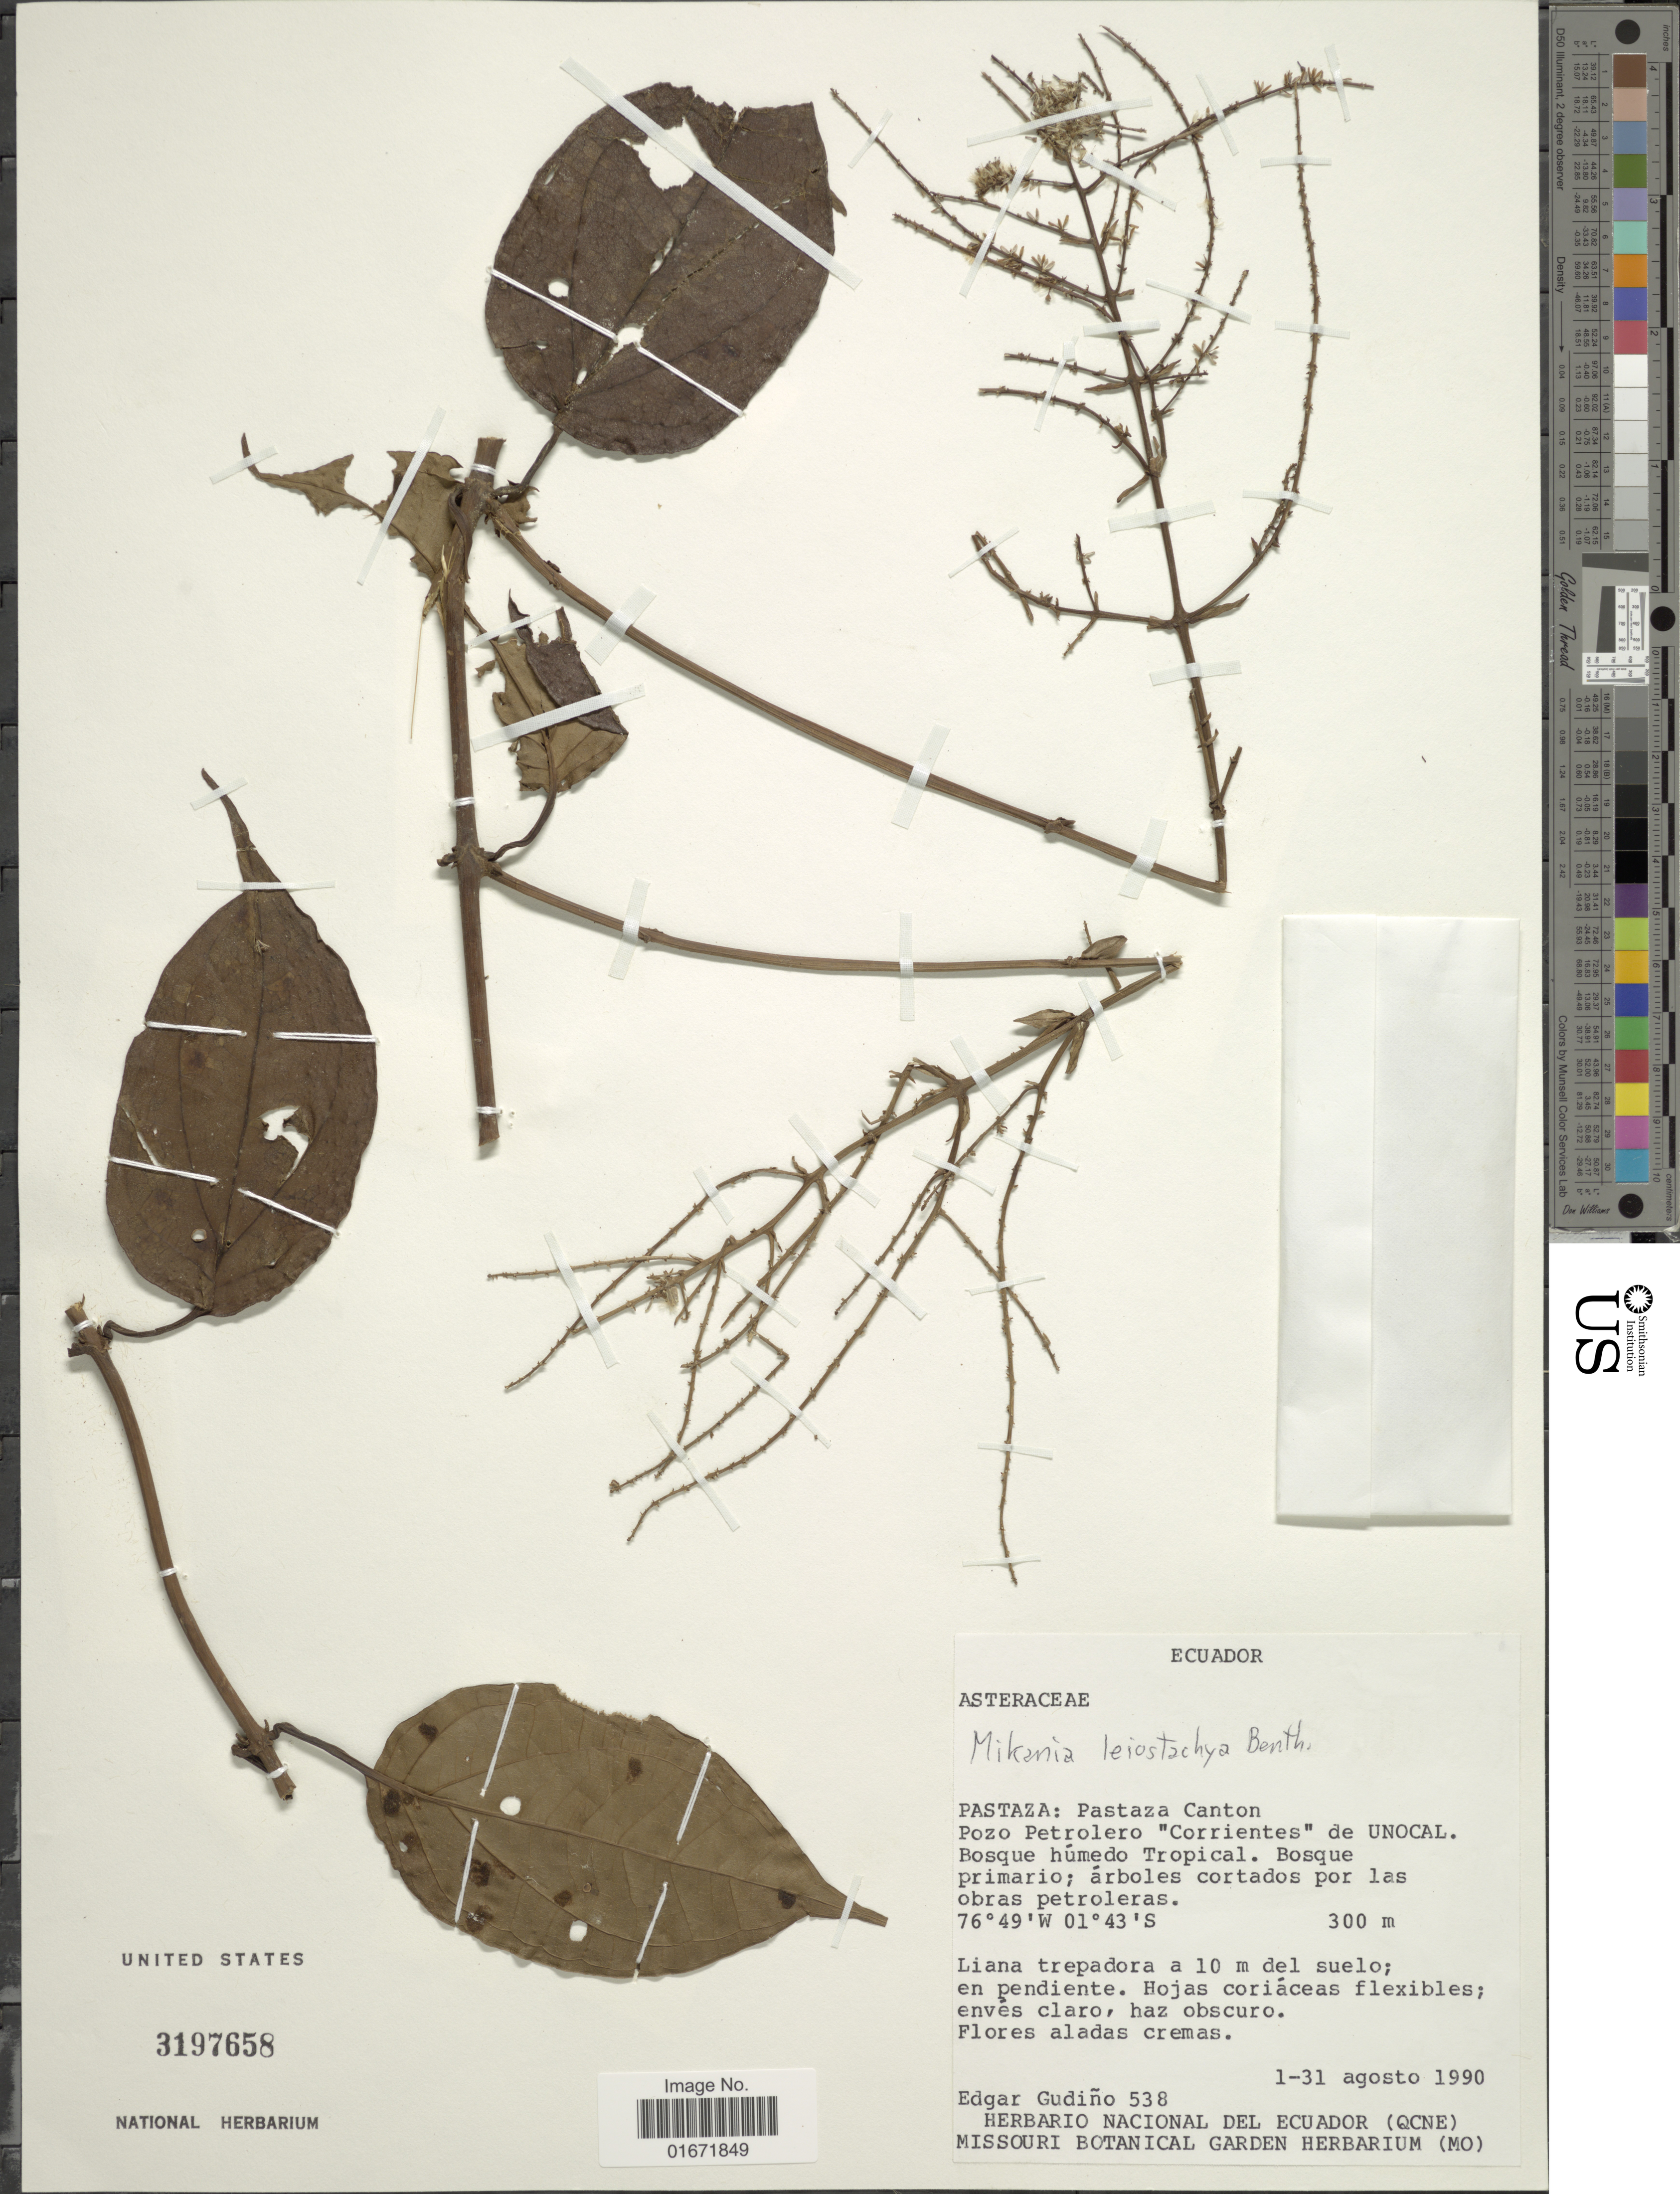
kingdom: Plantae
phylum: Tracheophyta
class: Magnoliopsida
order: Asterales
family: Asteraceae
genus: Mikania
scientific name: Mikania leiostachya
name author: Benth.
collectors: E. Gudiño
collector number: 538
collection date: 1990-08-01/1990-08-31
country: Ecuador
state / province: Pastaza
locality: Pastaza: Pastaza Canton. Pozo Petrolero "Corrientes" de UNOCAL. Bosque húmedo Tropical. Bosque primario; árboles cortados por las obras petroleras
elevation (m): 300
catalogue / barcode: US 3197658